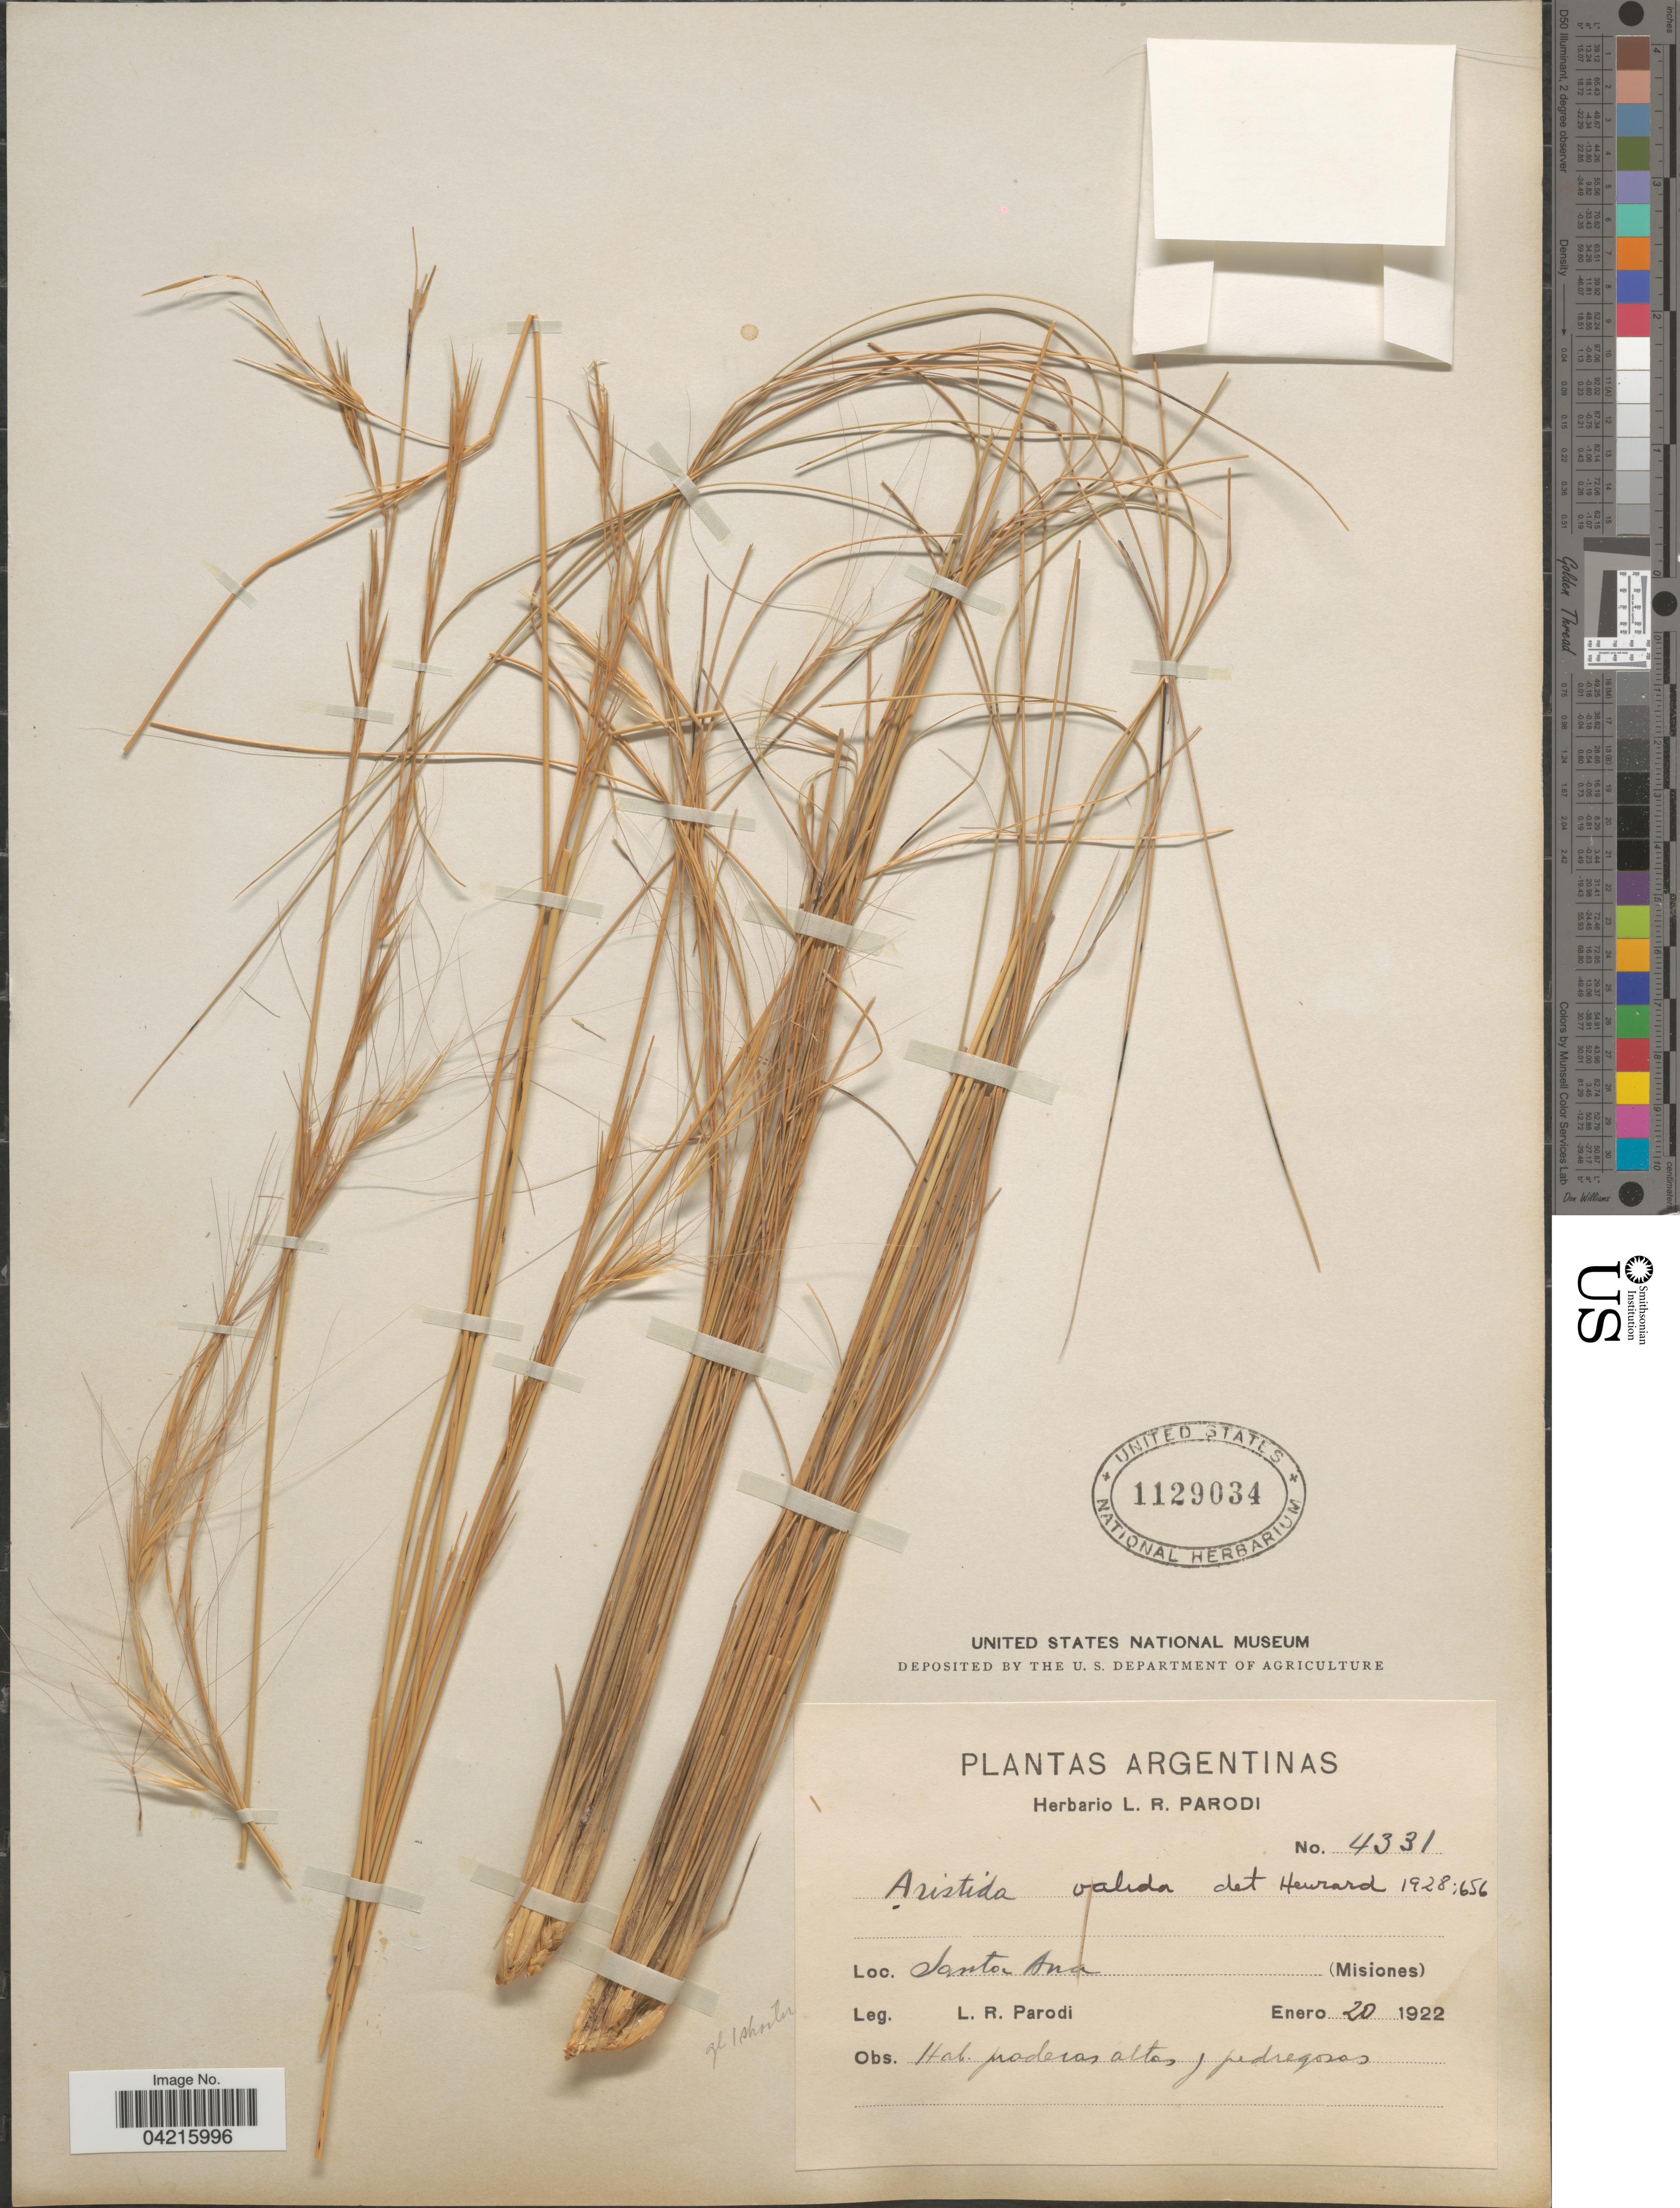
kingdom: Plantae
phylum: Tracheophyta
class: Liliopsida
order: Poales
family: Poaceae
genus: Aristida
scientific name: Aristida valida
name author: Henr.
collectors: L. R. Parodi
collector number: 4331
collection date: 1922-01-20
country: Argentina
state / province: Misiones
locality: Santa Ana.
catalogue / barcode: US 1129034